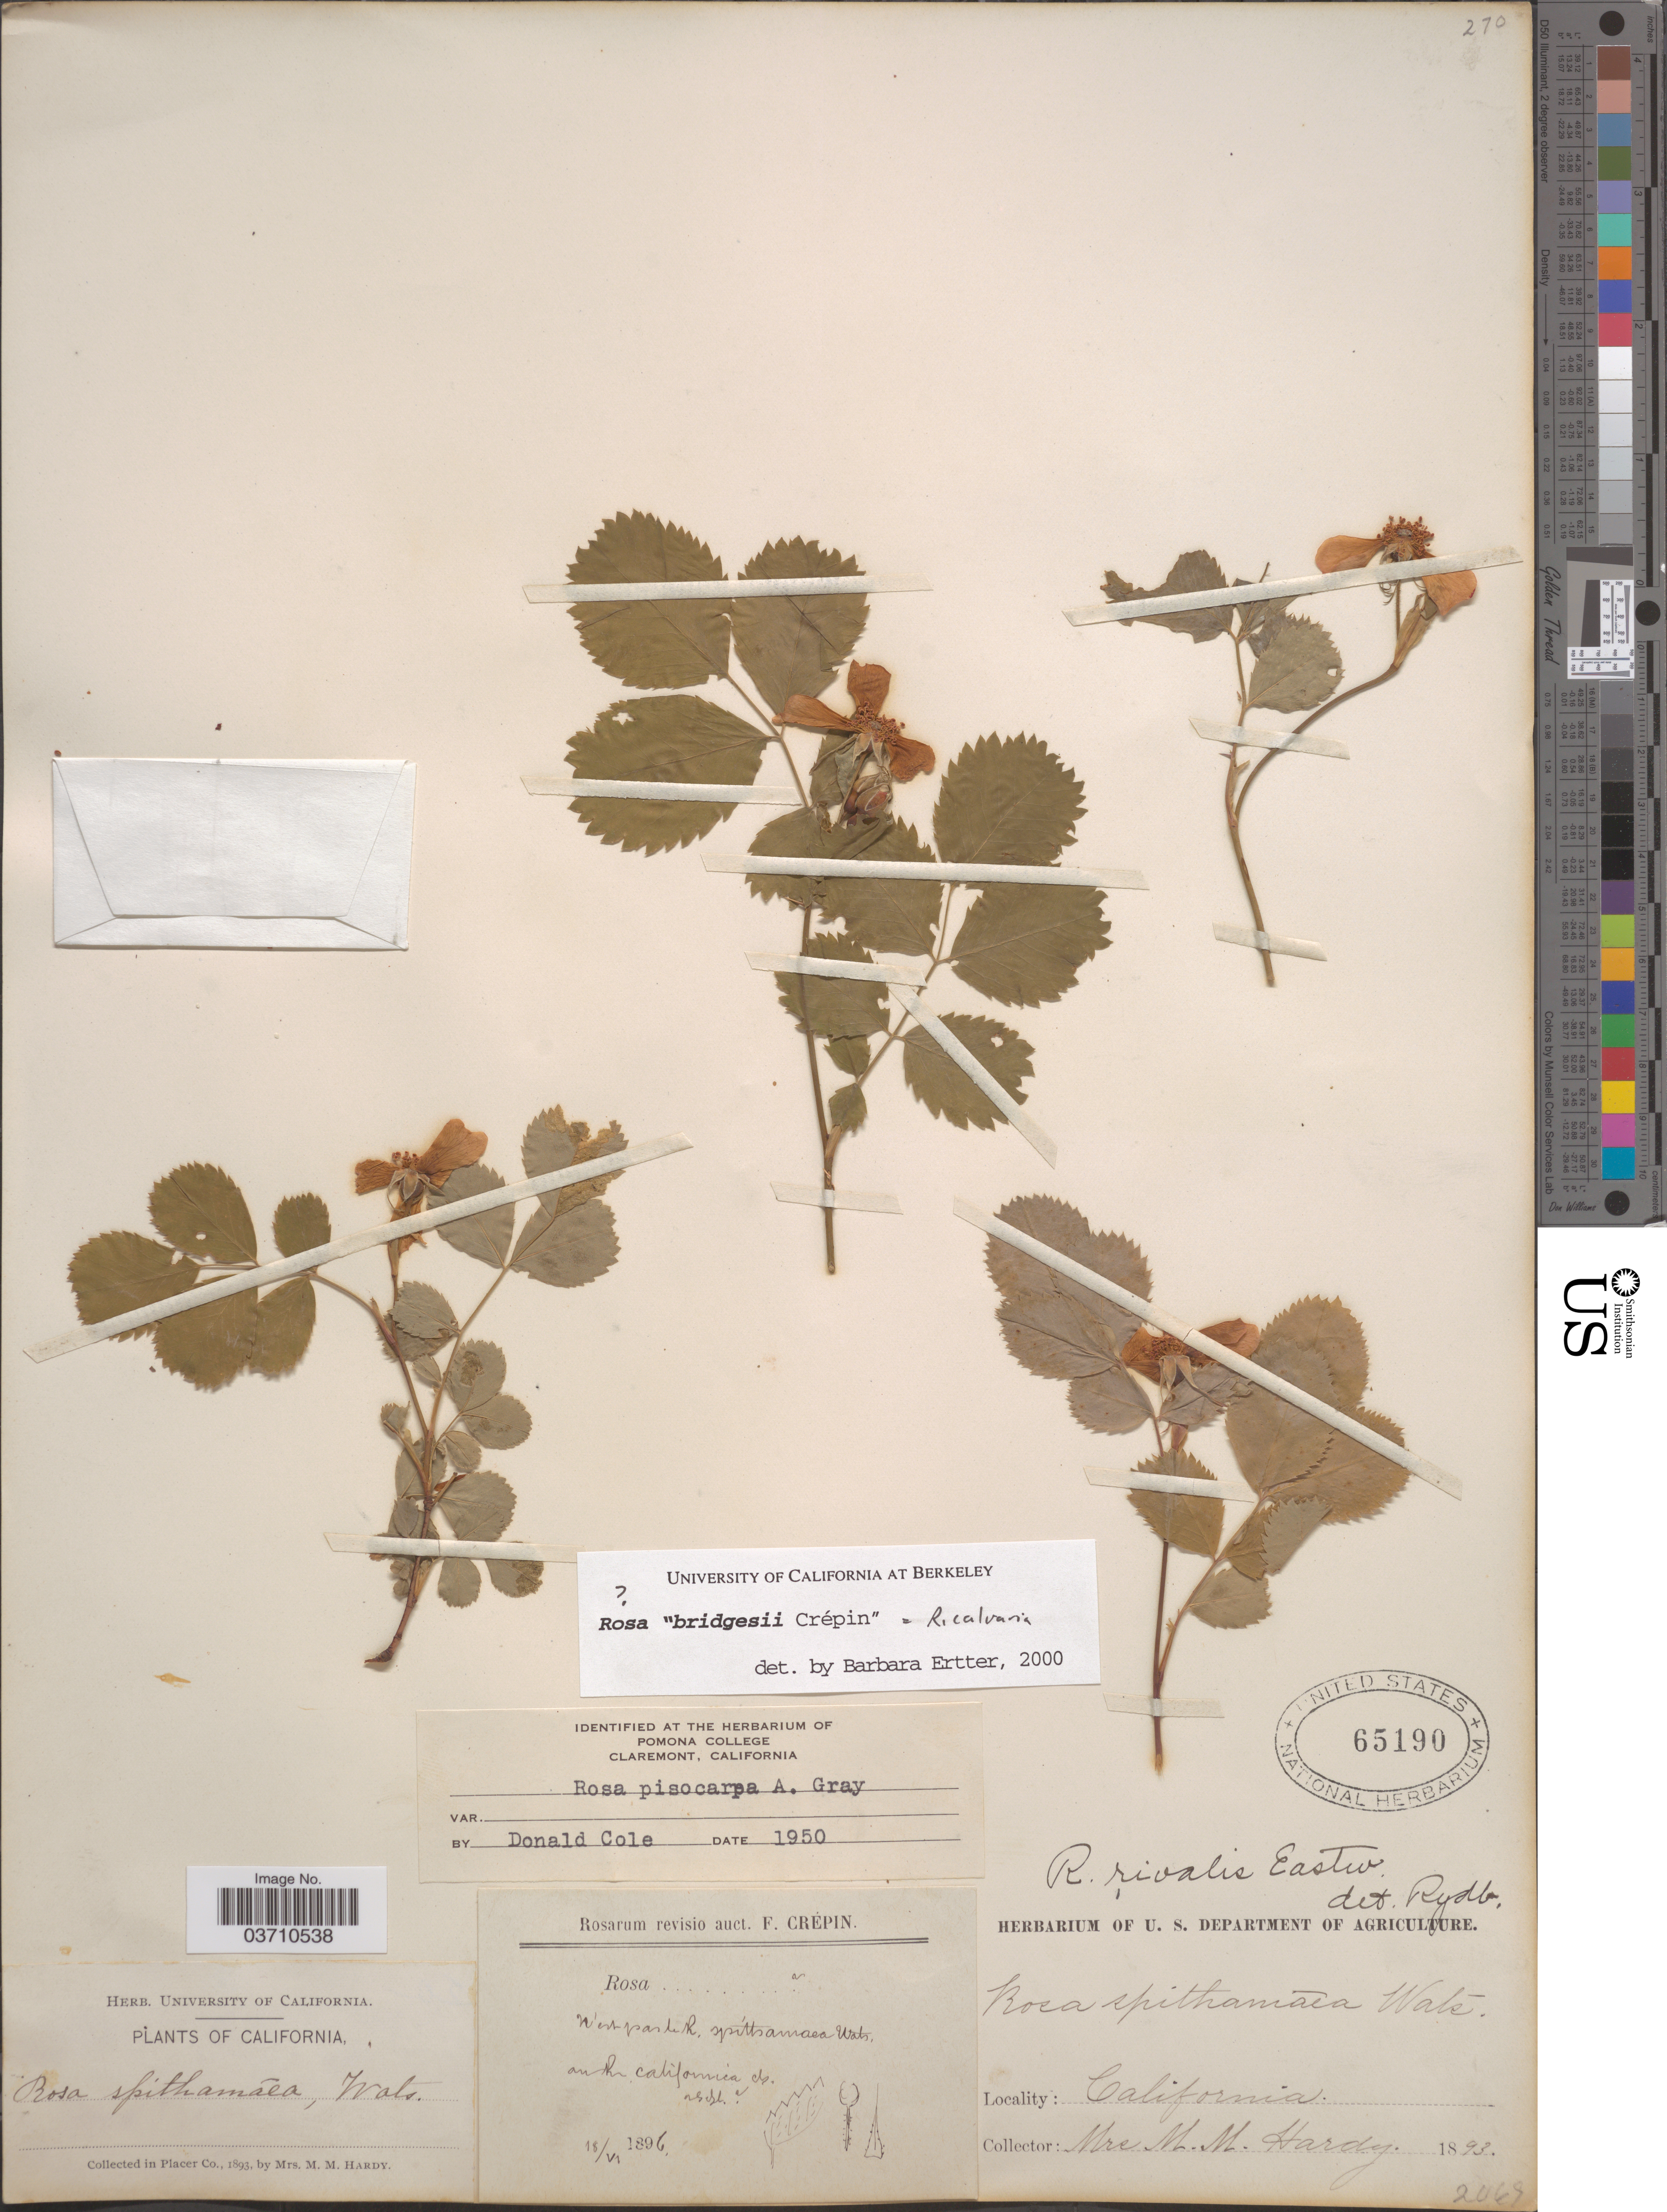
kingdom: Plantae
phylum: Tracheophyta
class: Magnoliopsida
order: Rosales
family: Rosaceae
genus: Rosa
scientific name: Rosa bridgesii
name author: Crép. ex Rydb.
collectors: Mrs. M. M. Hardy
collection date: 1893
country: United States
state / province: California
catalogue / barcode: US 65190